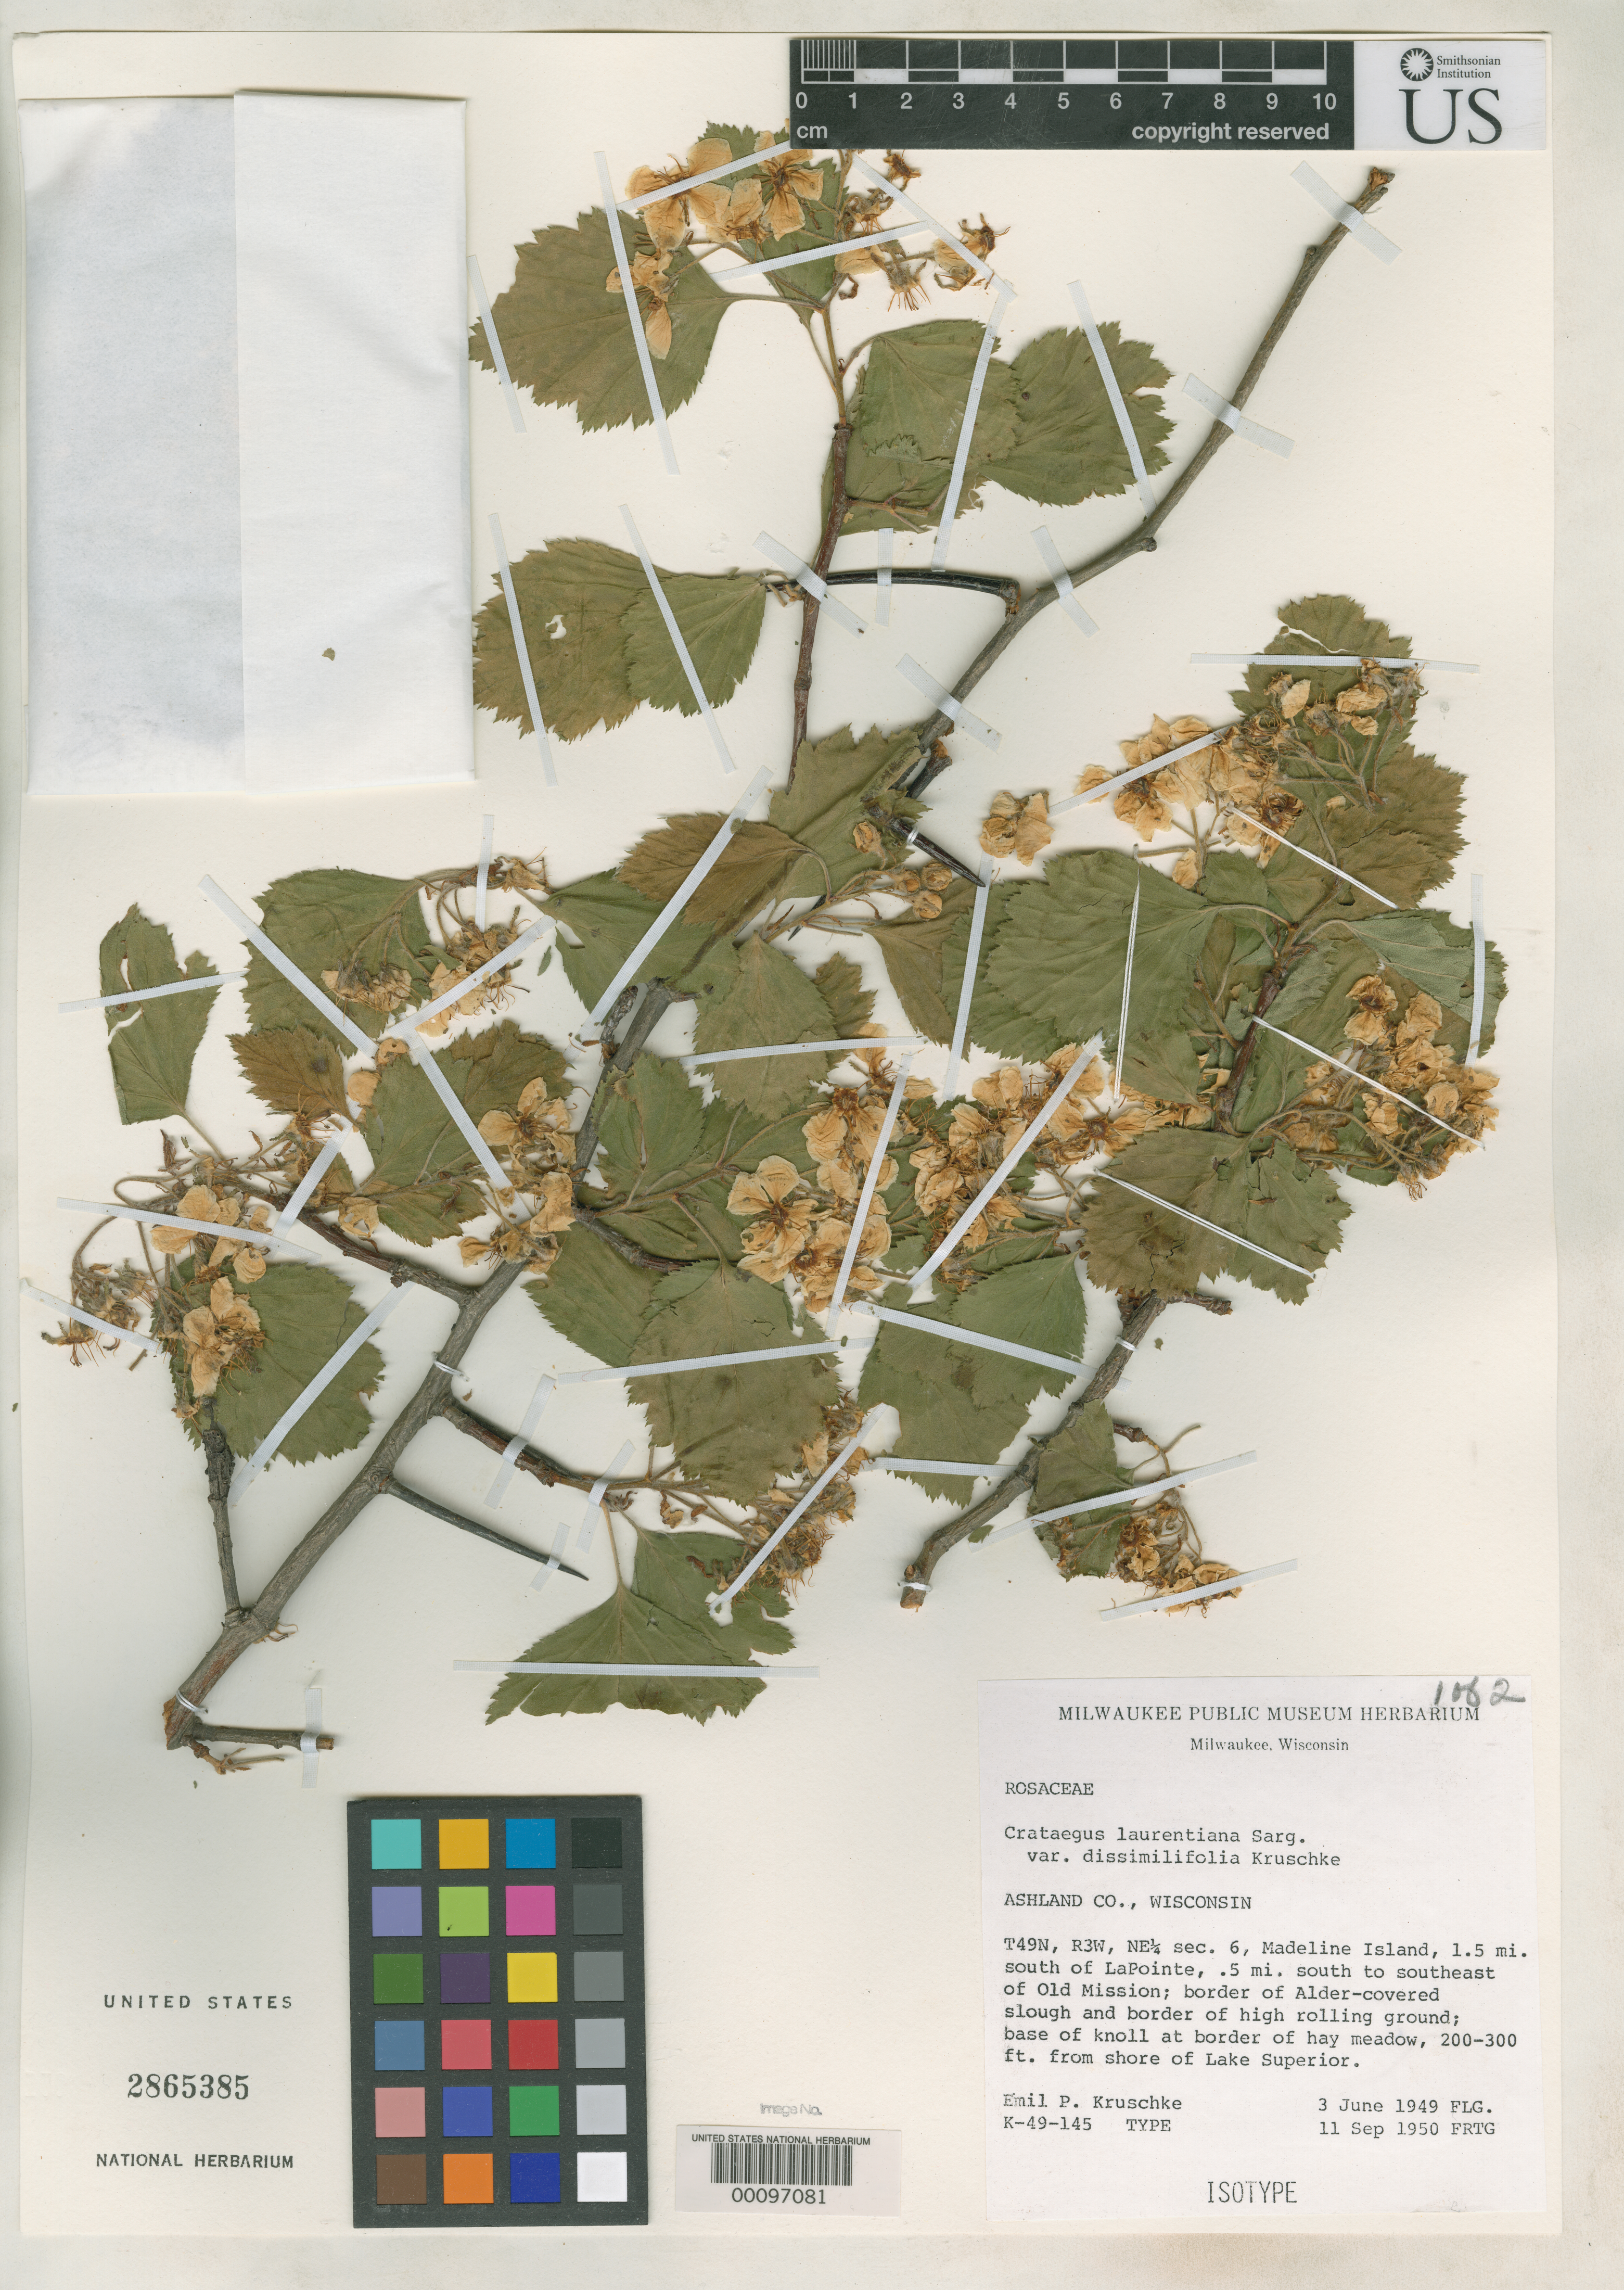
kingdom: Plantae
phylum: Tracheophyta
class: Magnoliopsida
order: Rosales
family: Rosaceae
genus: Crataegus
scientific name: Crataegus laurentiana var. dissimilifolia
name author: Kruschke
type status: Isotype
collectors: E. Kruschke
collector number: K-49-145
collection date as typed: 03 Jun 1949 and 11 Sep 1950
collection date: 1949-06-03,1950-09-11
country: United States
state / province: Wisconsin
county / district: Ashland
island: Madeline Island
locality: S of La Pointe near shore of Lake Superior.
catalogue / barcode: US 2865385